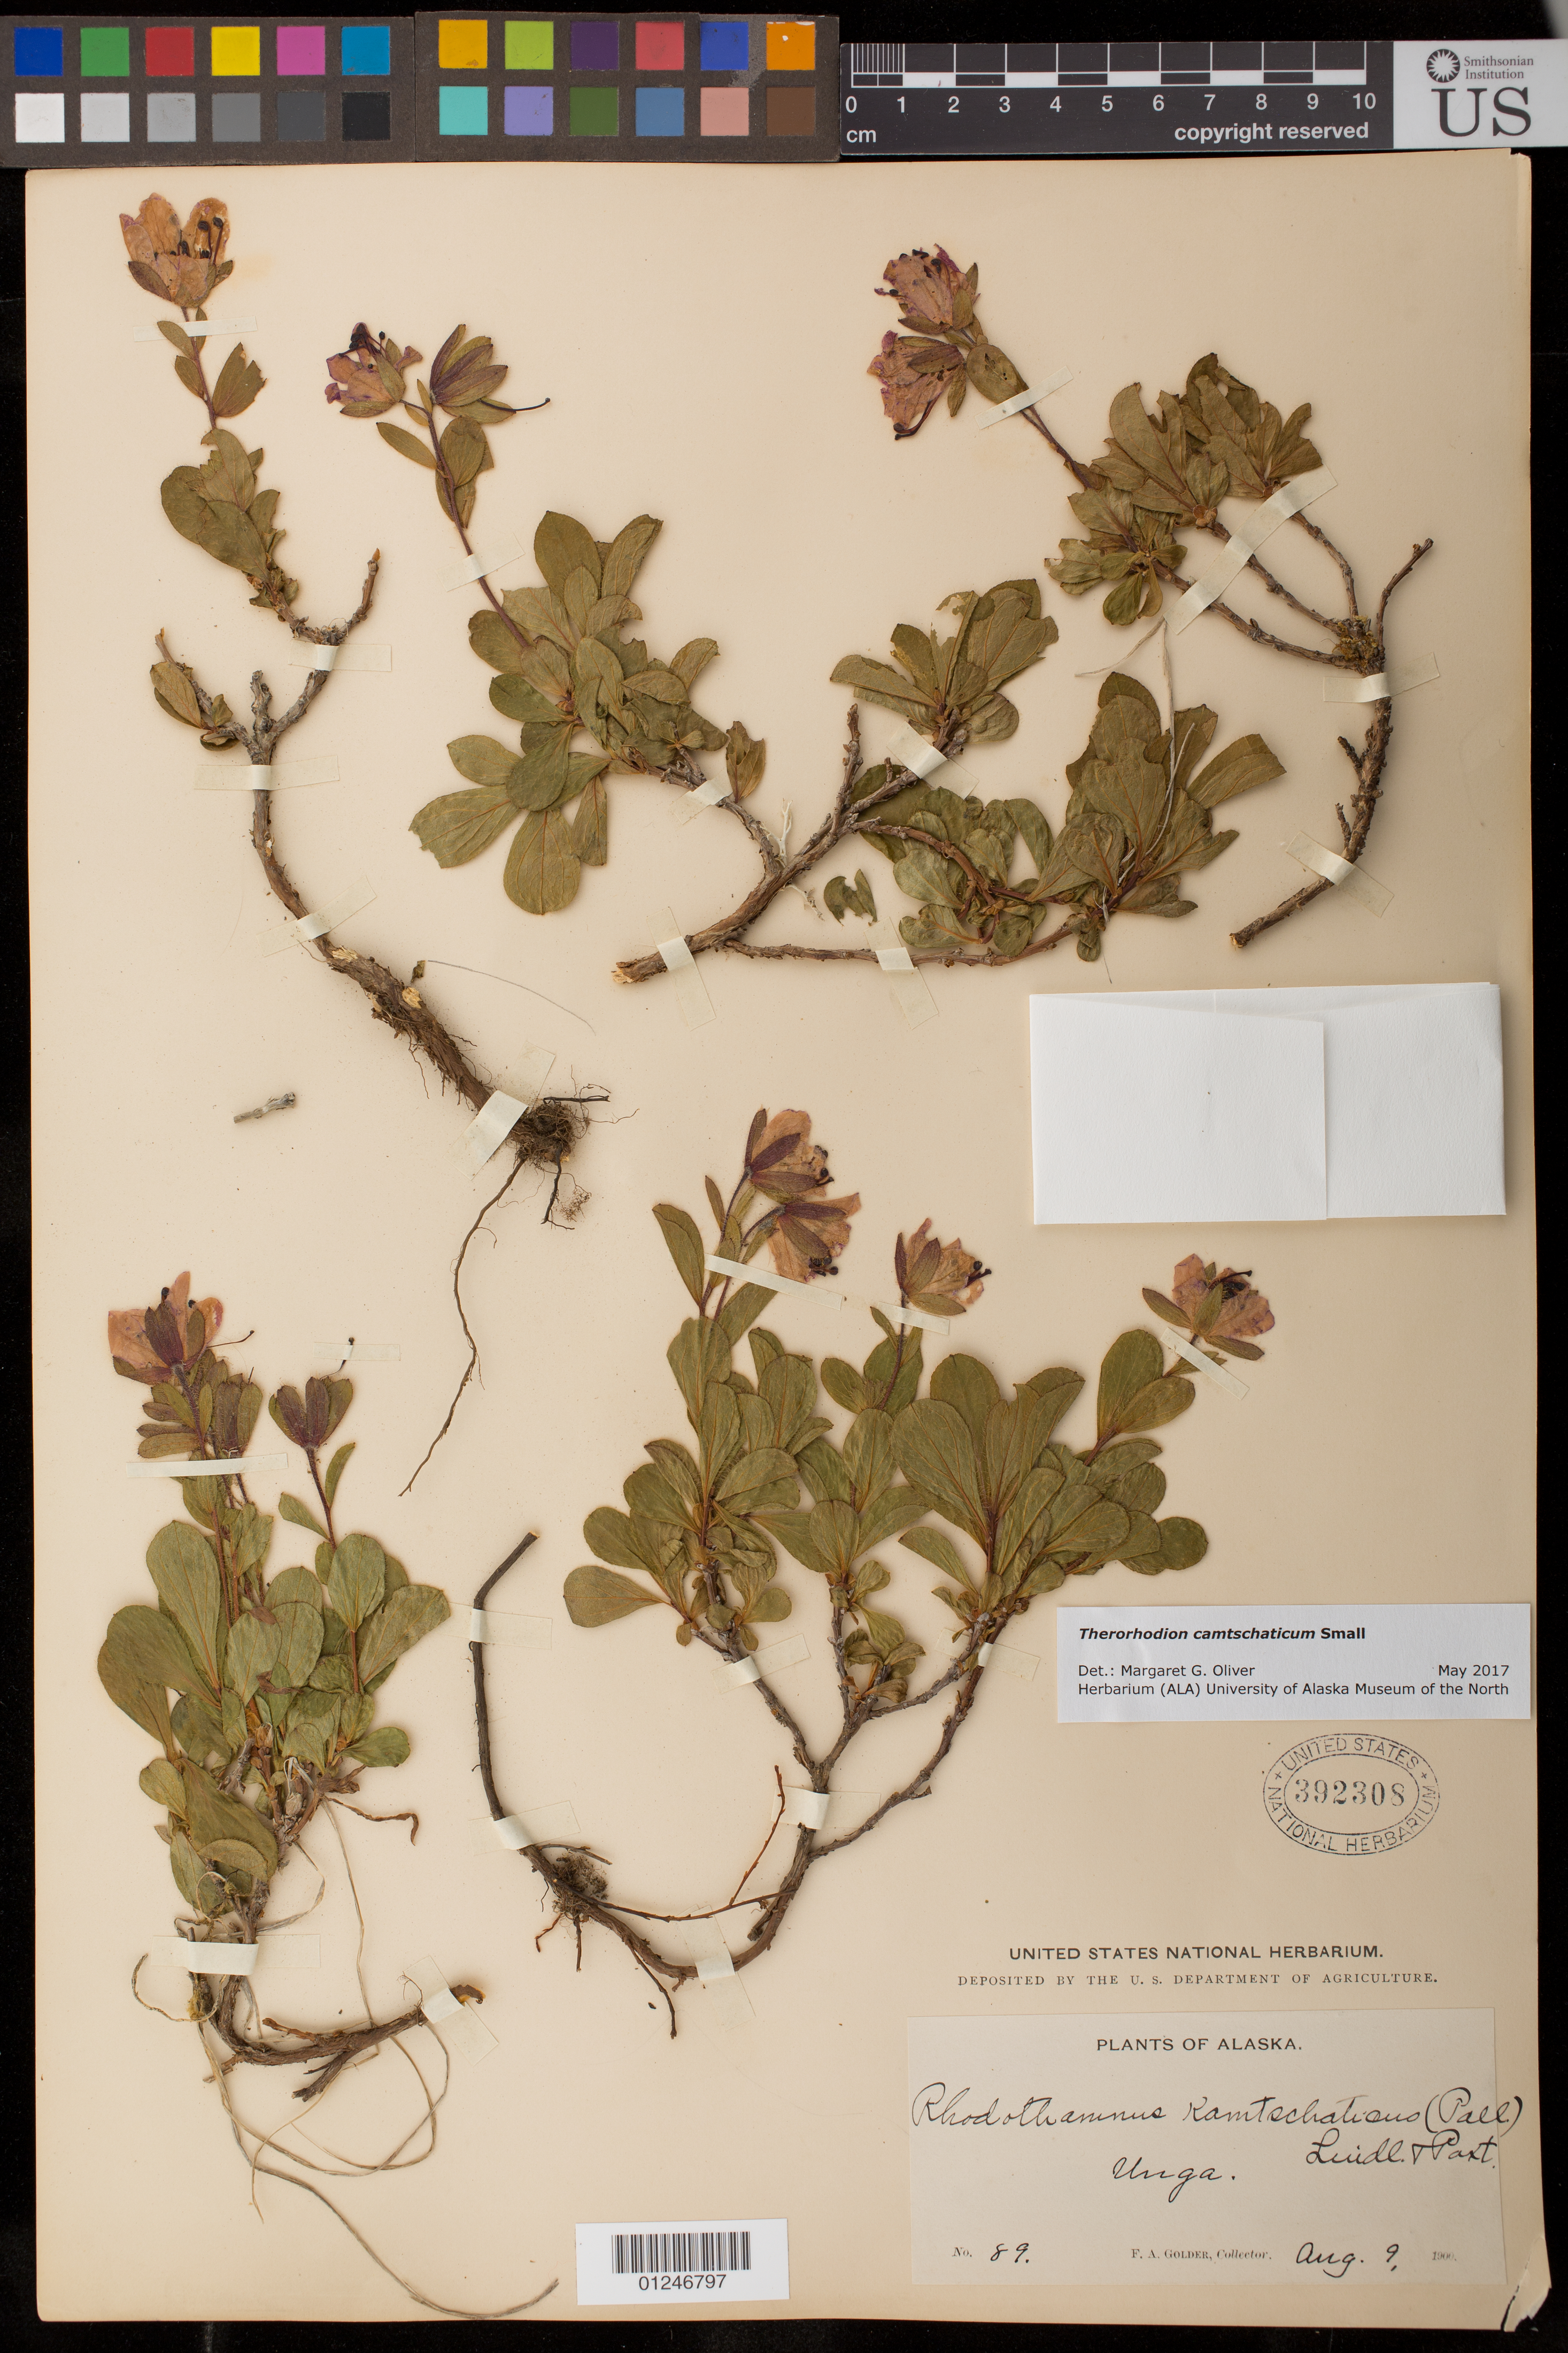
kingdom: Plantae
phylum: Tracheophyta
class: Magnoliopsida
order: Ericales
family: Ericaceae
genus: Therorhodion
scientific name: Therorhodion camtschaticum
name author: (Pall.) Small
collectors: F. Golder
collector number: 89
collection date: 1900-08-09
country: United States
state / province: Alaska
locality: Unga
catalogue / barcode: US 392308